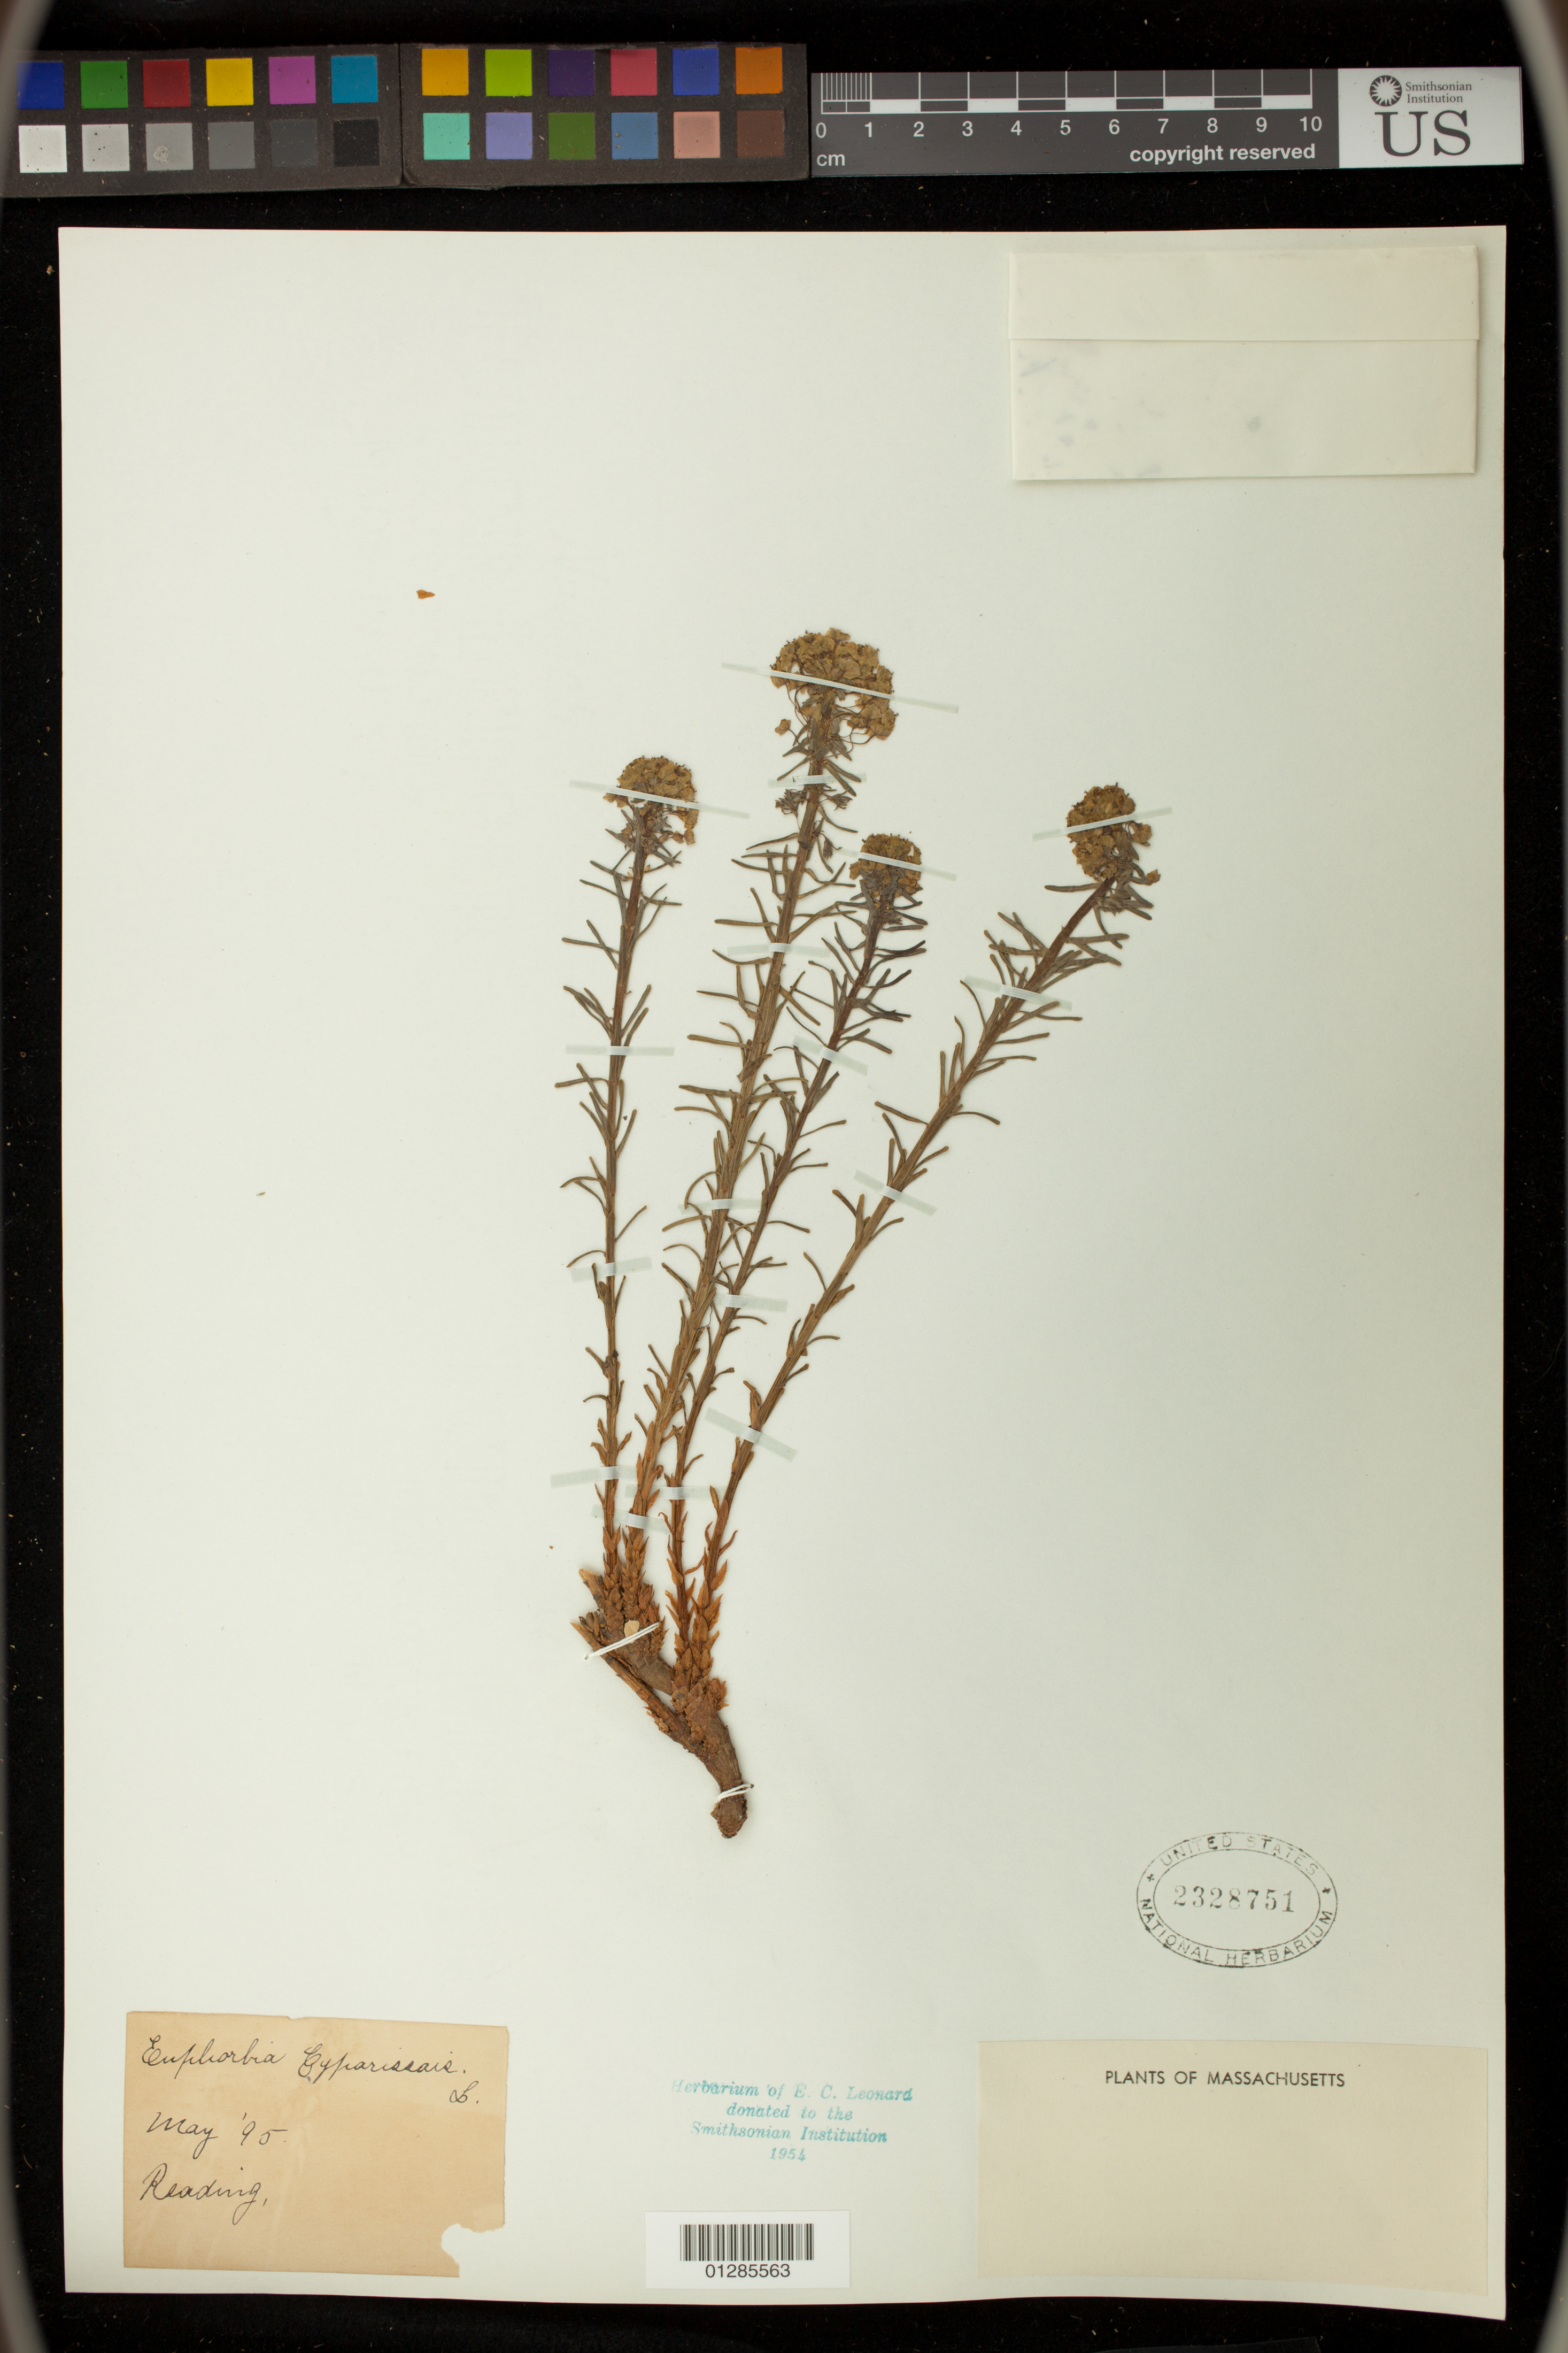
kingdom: Plantae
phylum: Tracheophyta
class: Magnoliopsida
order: Malpighiales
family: Euphorbiaceae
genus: Euphorbia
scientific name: Euphorbia cyparissias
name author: L.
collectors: E. C. Leonard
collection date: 1895-05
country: United States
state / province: Massachusetts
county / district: Middlesex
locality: Reading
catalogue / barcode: US 2328751